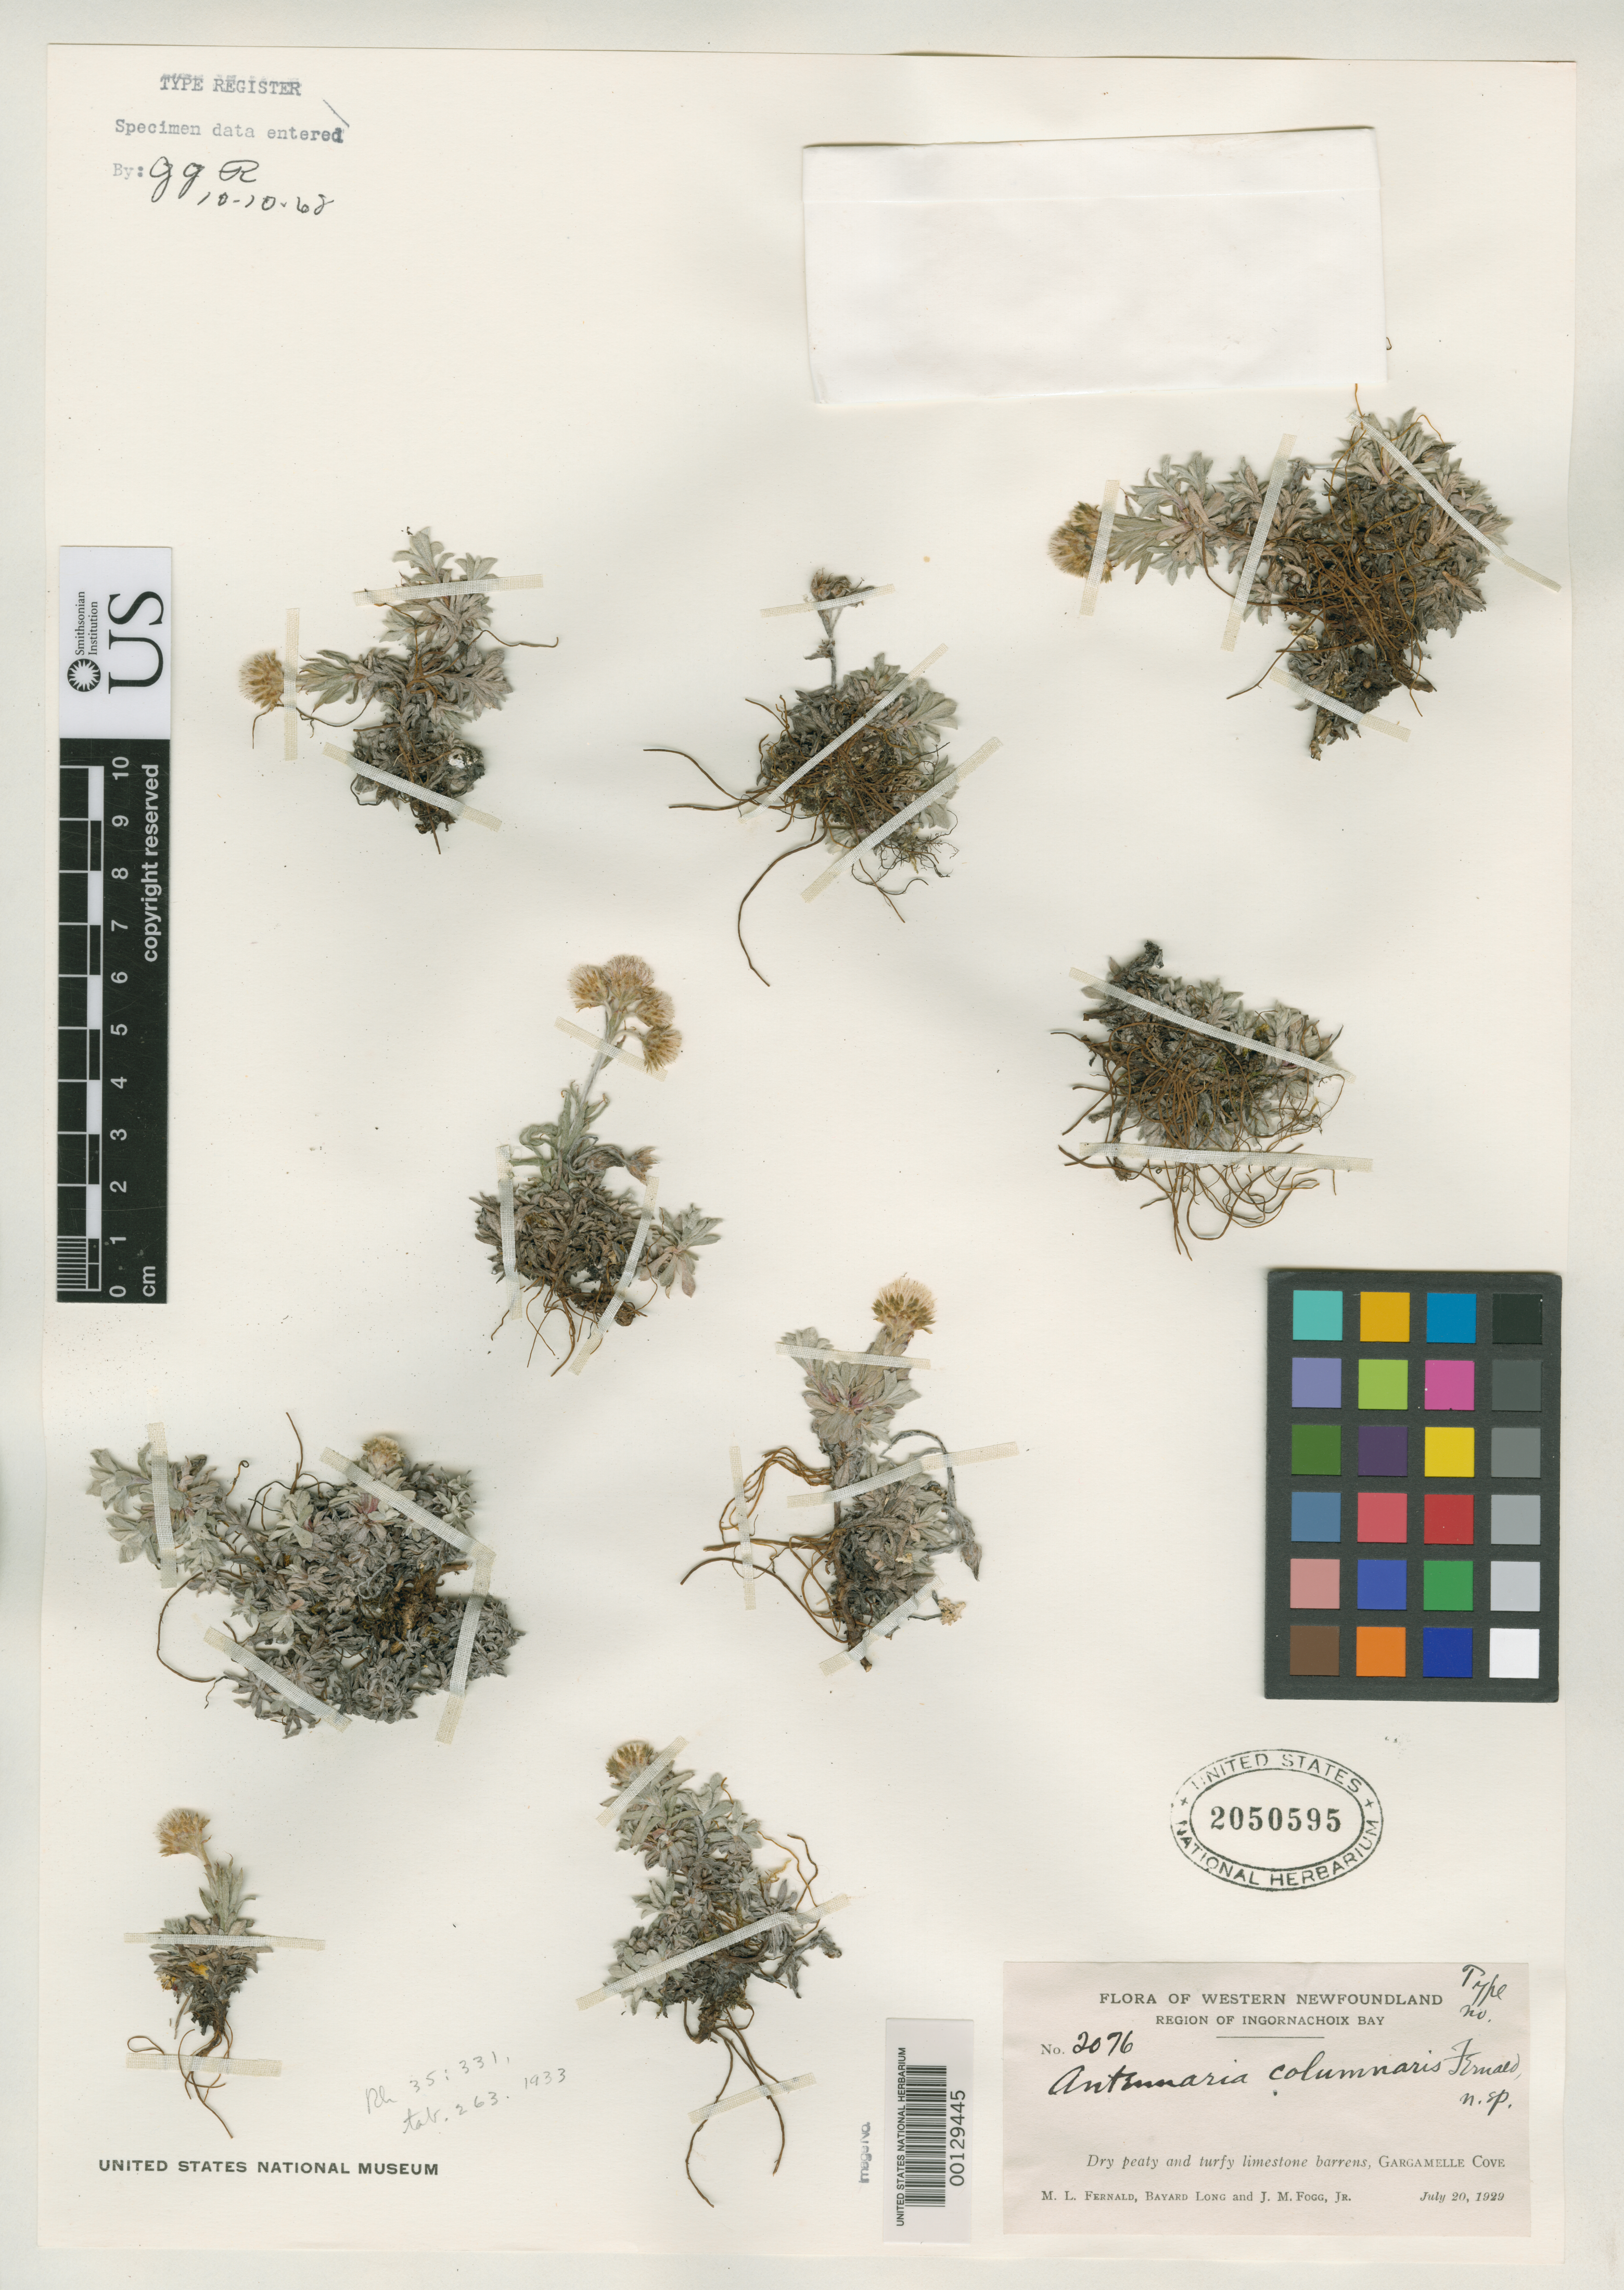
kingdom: Plantae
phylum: Tracheophyta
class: Magnoliopsida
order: Asterales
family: Asteraceae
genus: Antennaria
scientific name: Antennaria columnaris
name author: Fernald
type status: Isotype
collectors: M. L. Fernald, B. H. Long & J. Fogg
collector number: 2076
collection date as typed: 20 Jul 1929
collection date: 1929-07-20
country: Canada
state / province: Newfoundland and Labrador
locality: Gargamelle Cove, Ingornachoix Bay.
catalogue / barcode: US 2050595